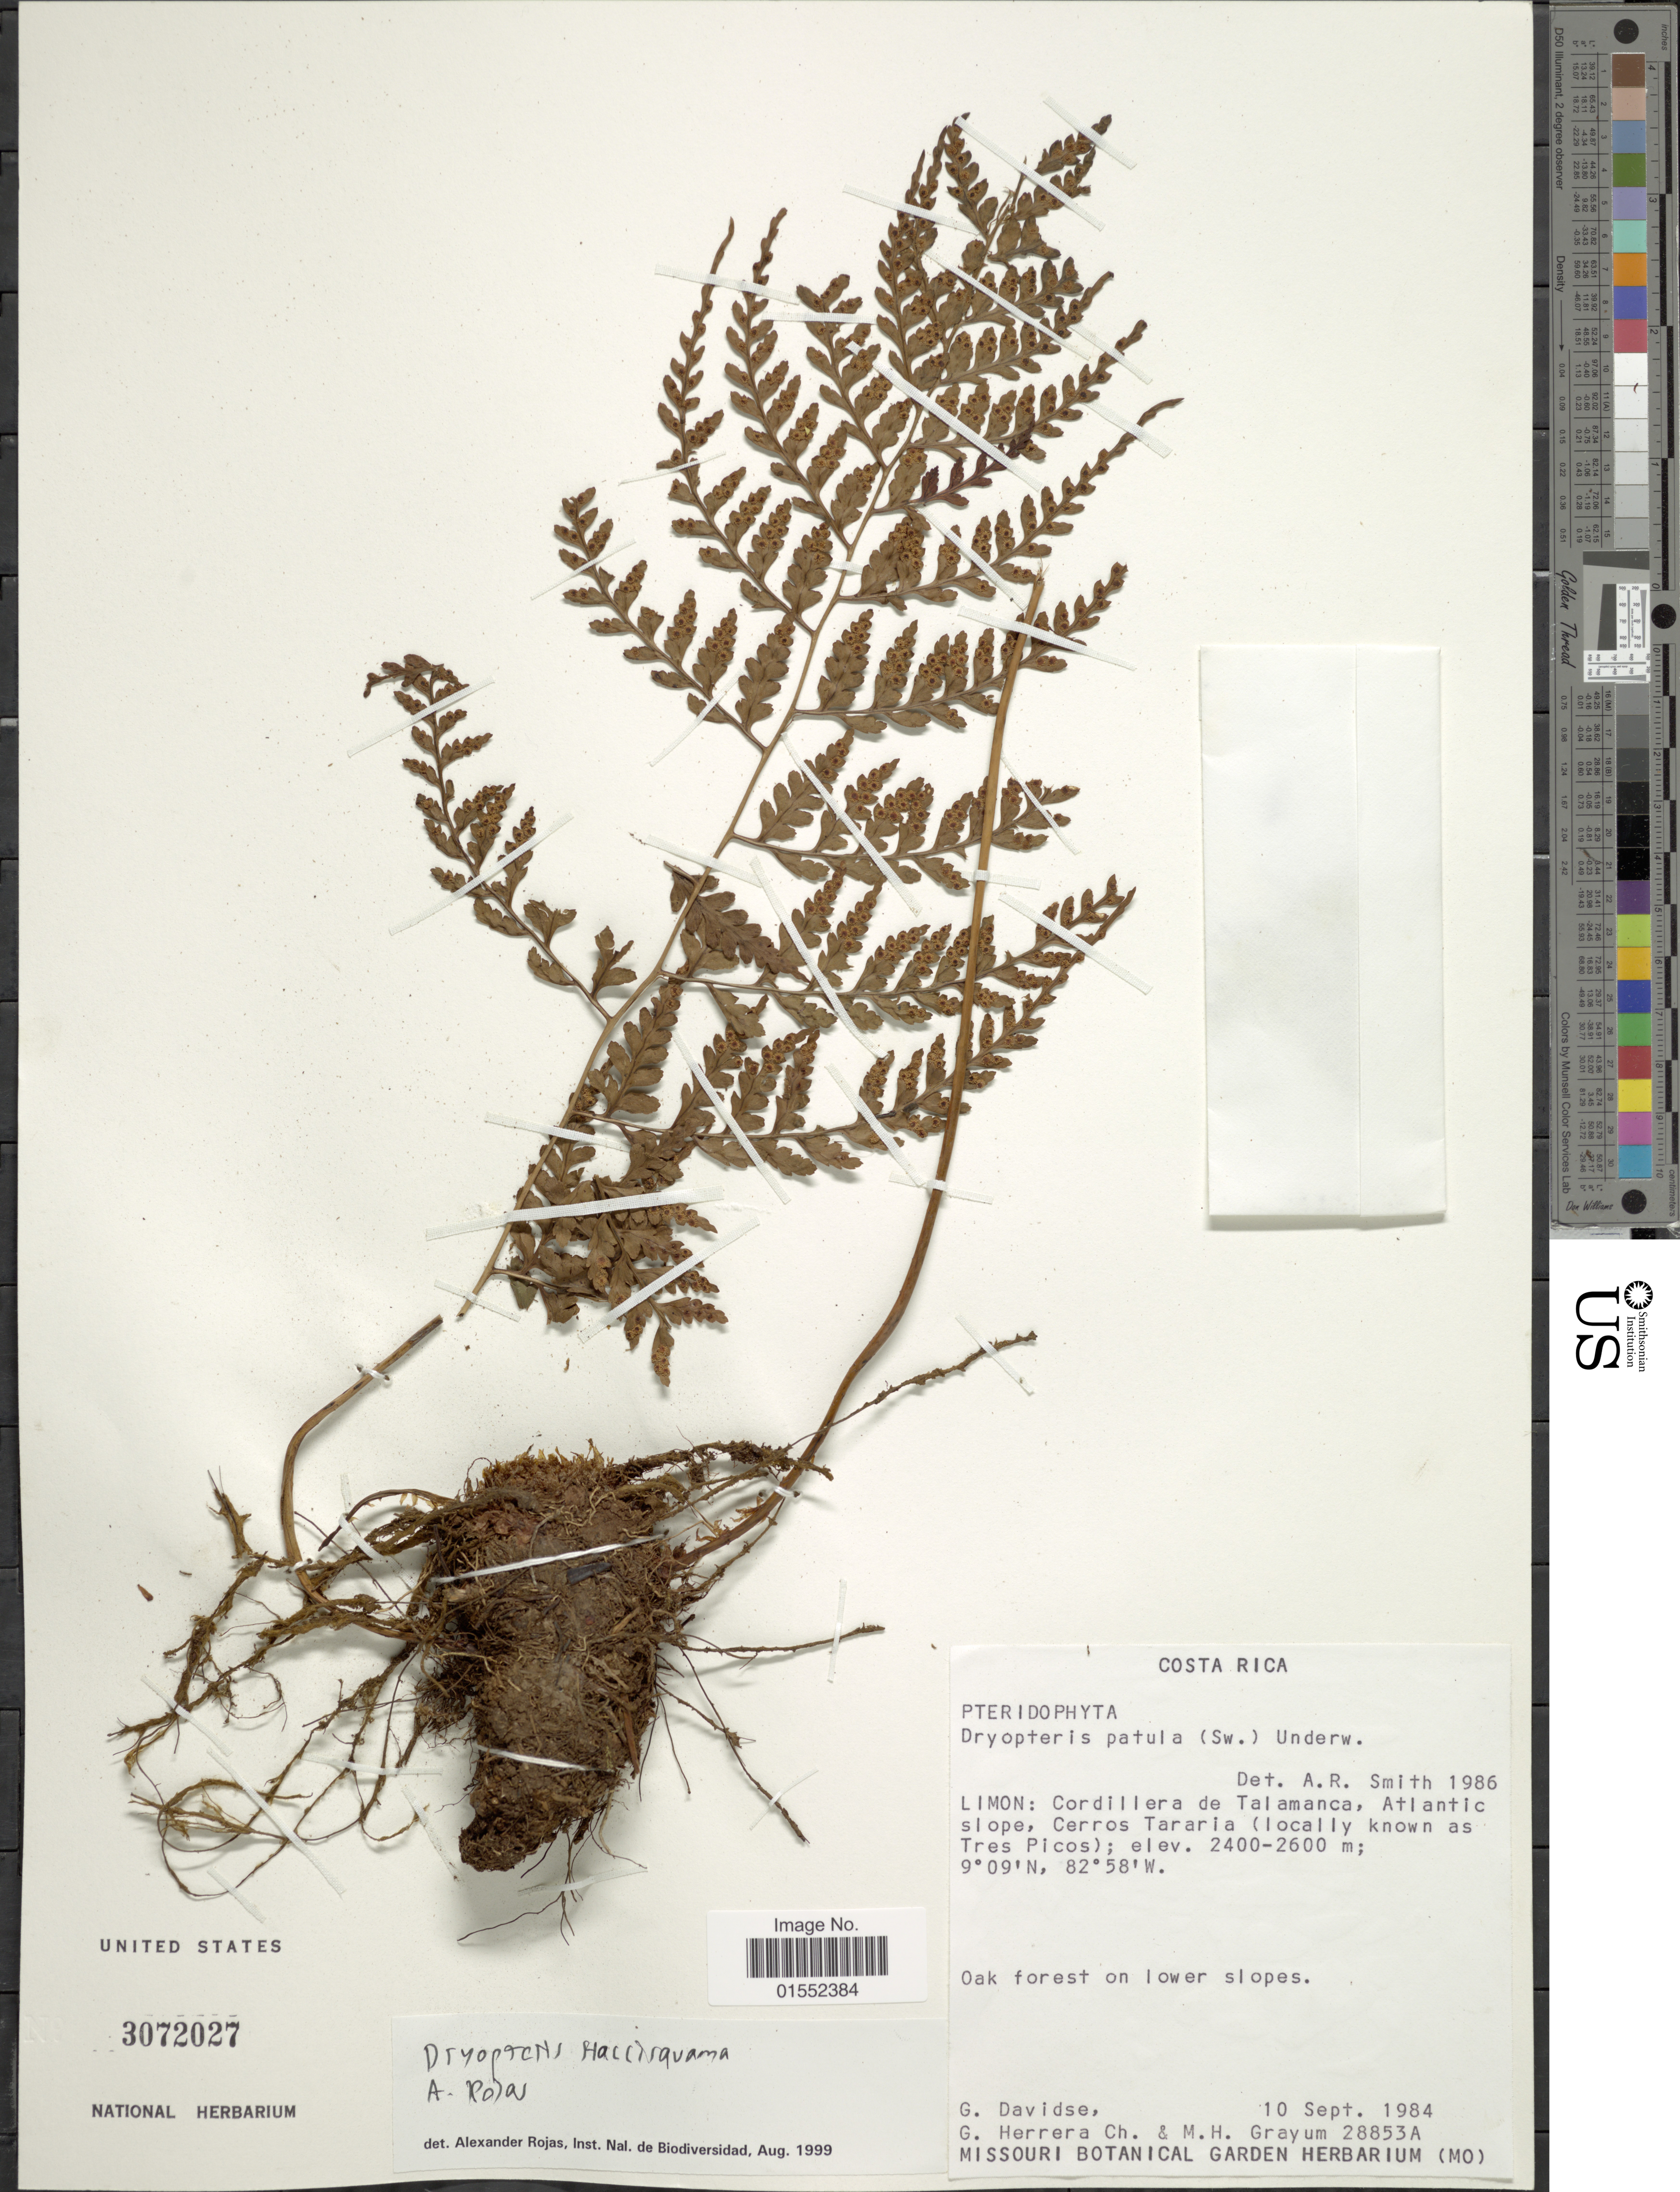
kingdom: Plantae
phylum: Tracheophyta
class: Polypodiopsida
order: Polypodiales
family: Dryopteridaceae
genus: Dryopteris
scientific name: Dryopteris flaccisquama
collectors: G. Davidse, G. Herrera Ch. & M. H. Grayum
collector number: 28853A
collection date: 1984-09-10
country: Costa Rica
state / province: Limón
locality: Cordillera de Talamanca, Atlantic slope, Cerros Tararia (locally known as Tres Picos)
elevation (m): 2400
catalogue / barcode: US 3072027